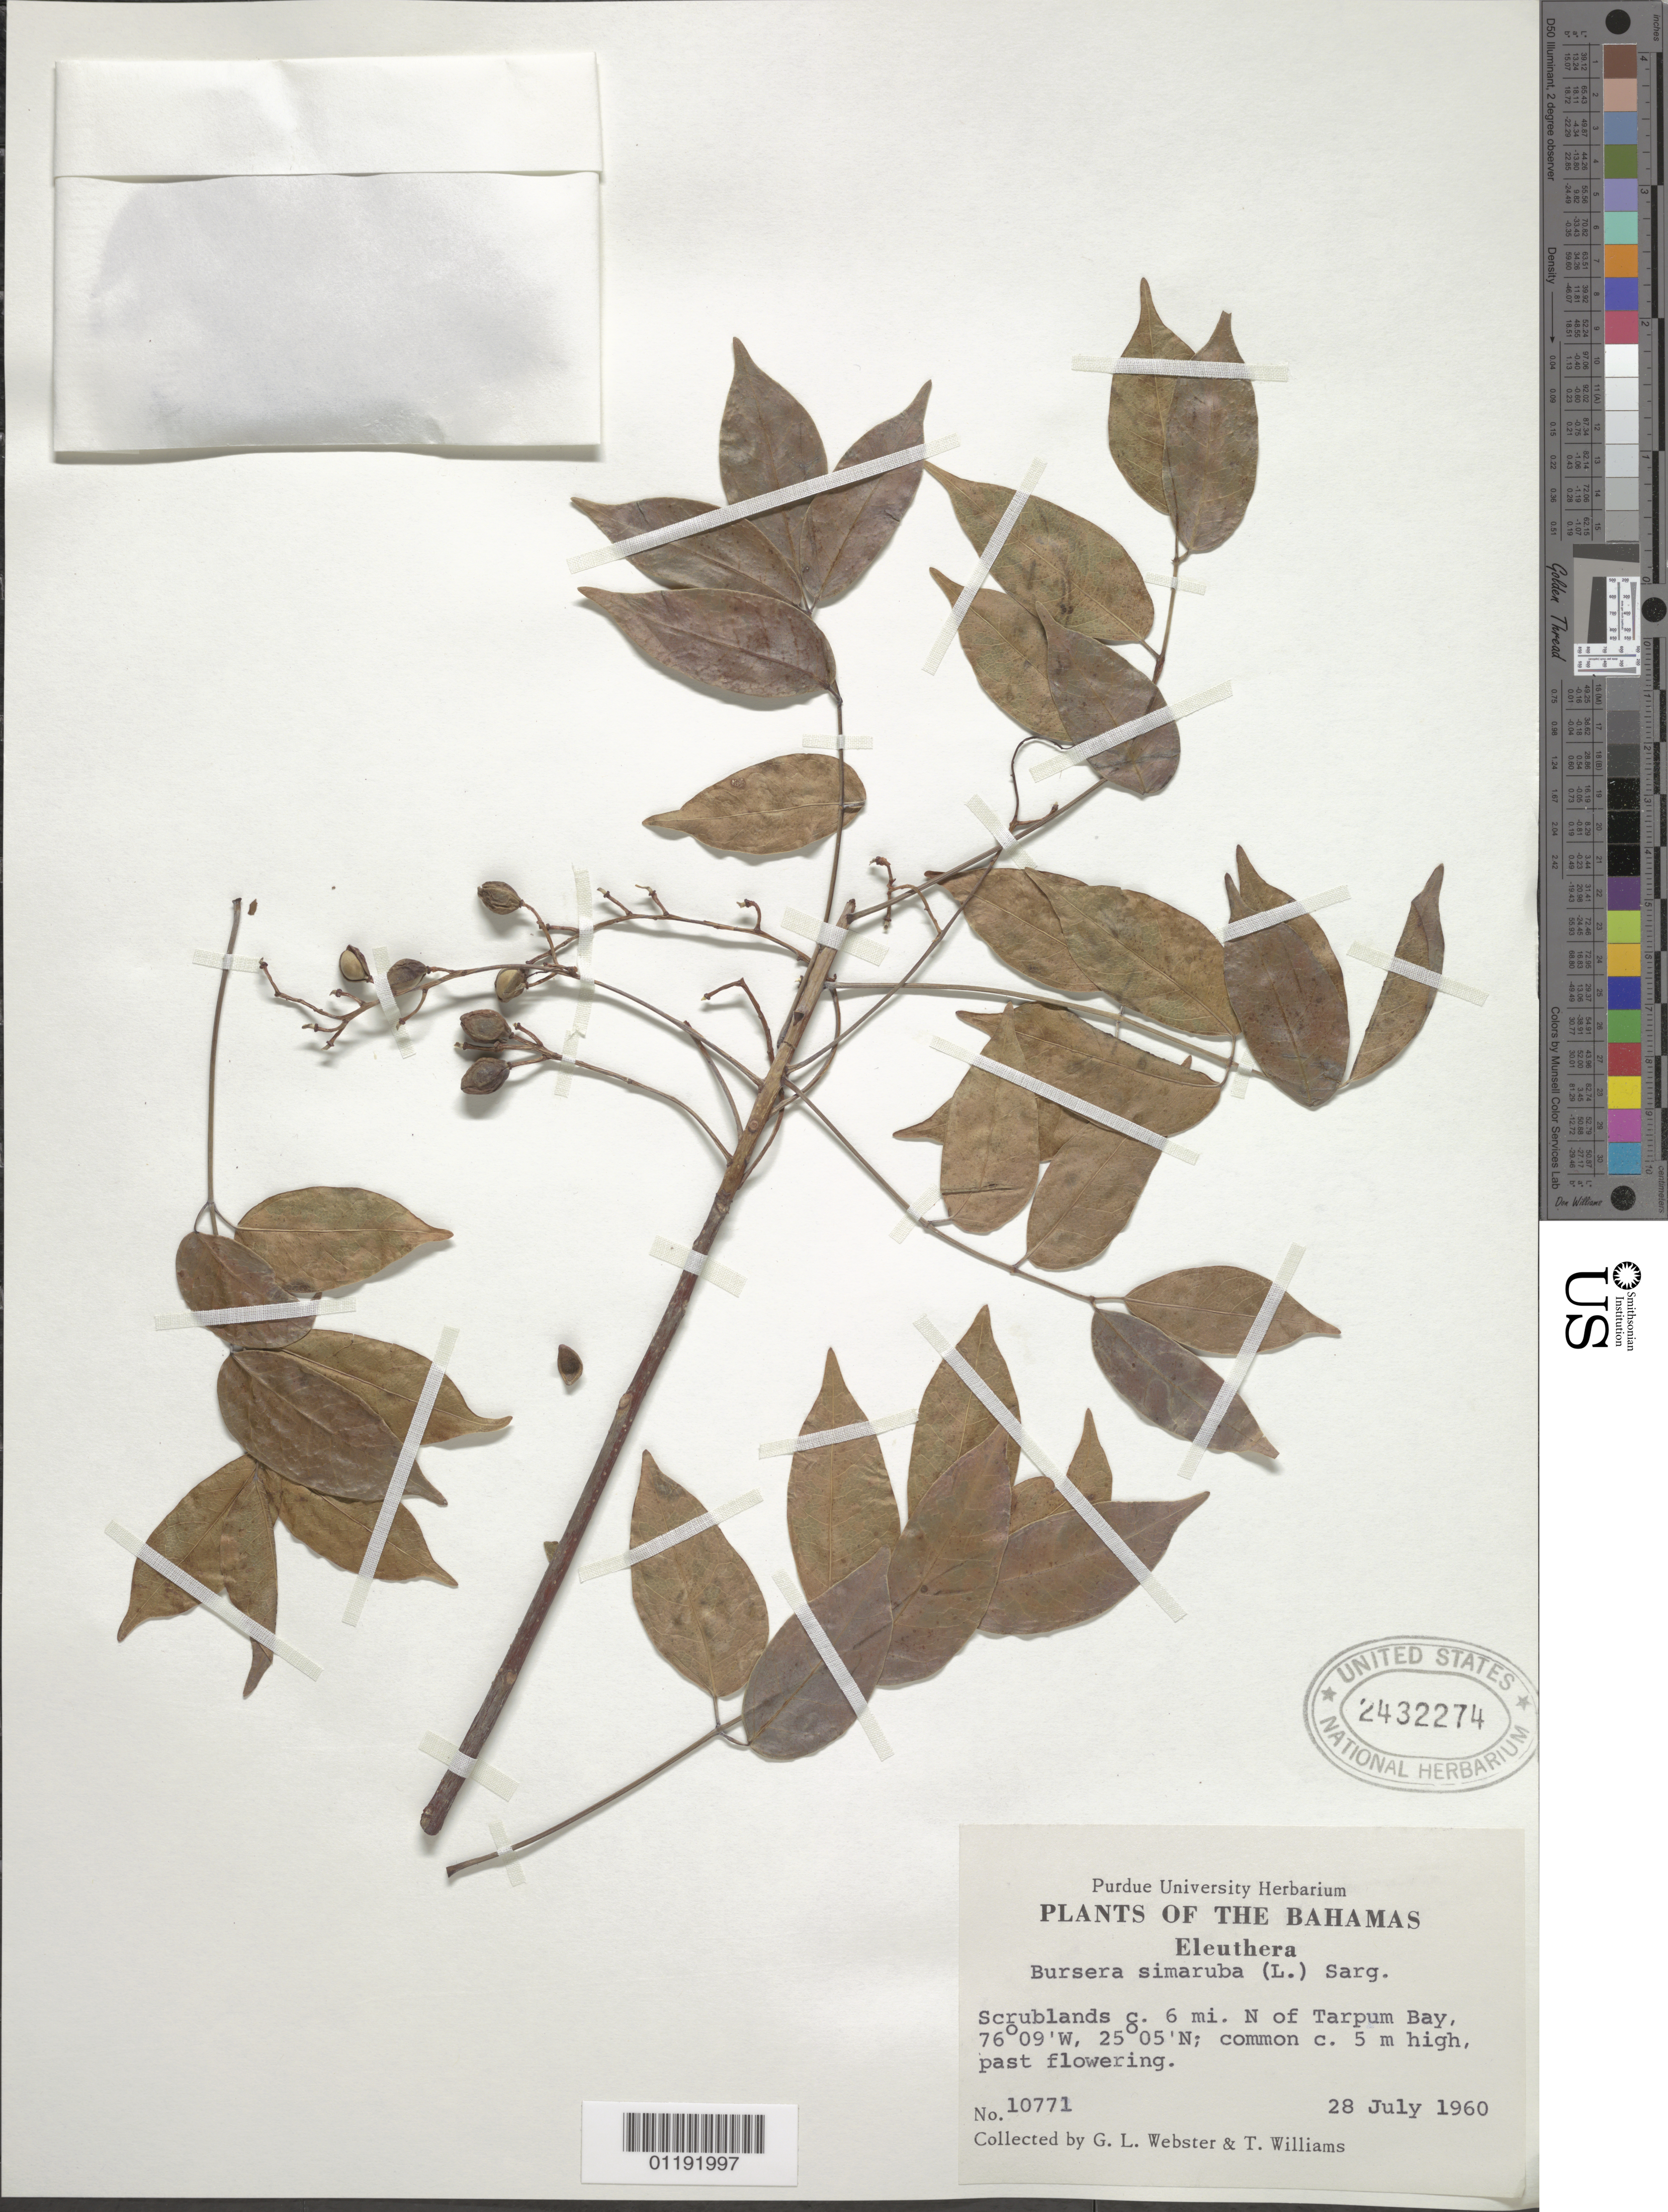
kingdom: Plantae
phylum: Tracheophyta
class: Magnoliopsida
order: Sapindales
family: Burseraceae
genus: Bursera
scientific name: Bursera simaruba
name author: (L.) Sarg.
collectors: G. L. Webster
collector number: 10771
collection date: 1960-07-28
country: Bahamas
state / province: Eleuthera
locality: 6 mi. N of Tarpum Bay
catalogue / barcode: US 2432274